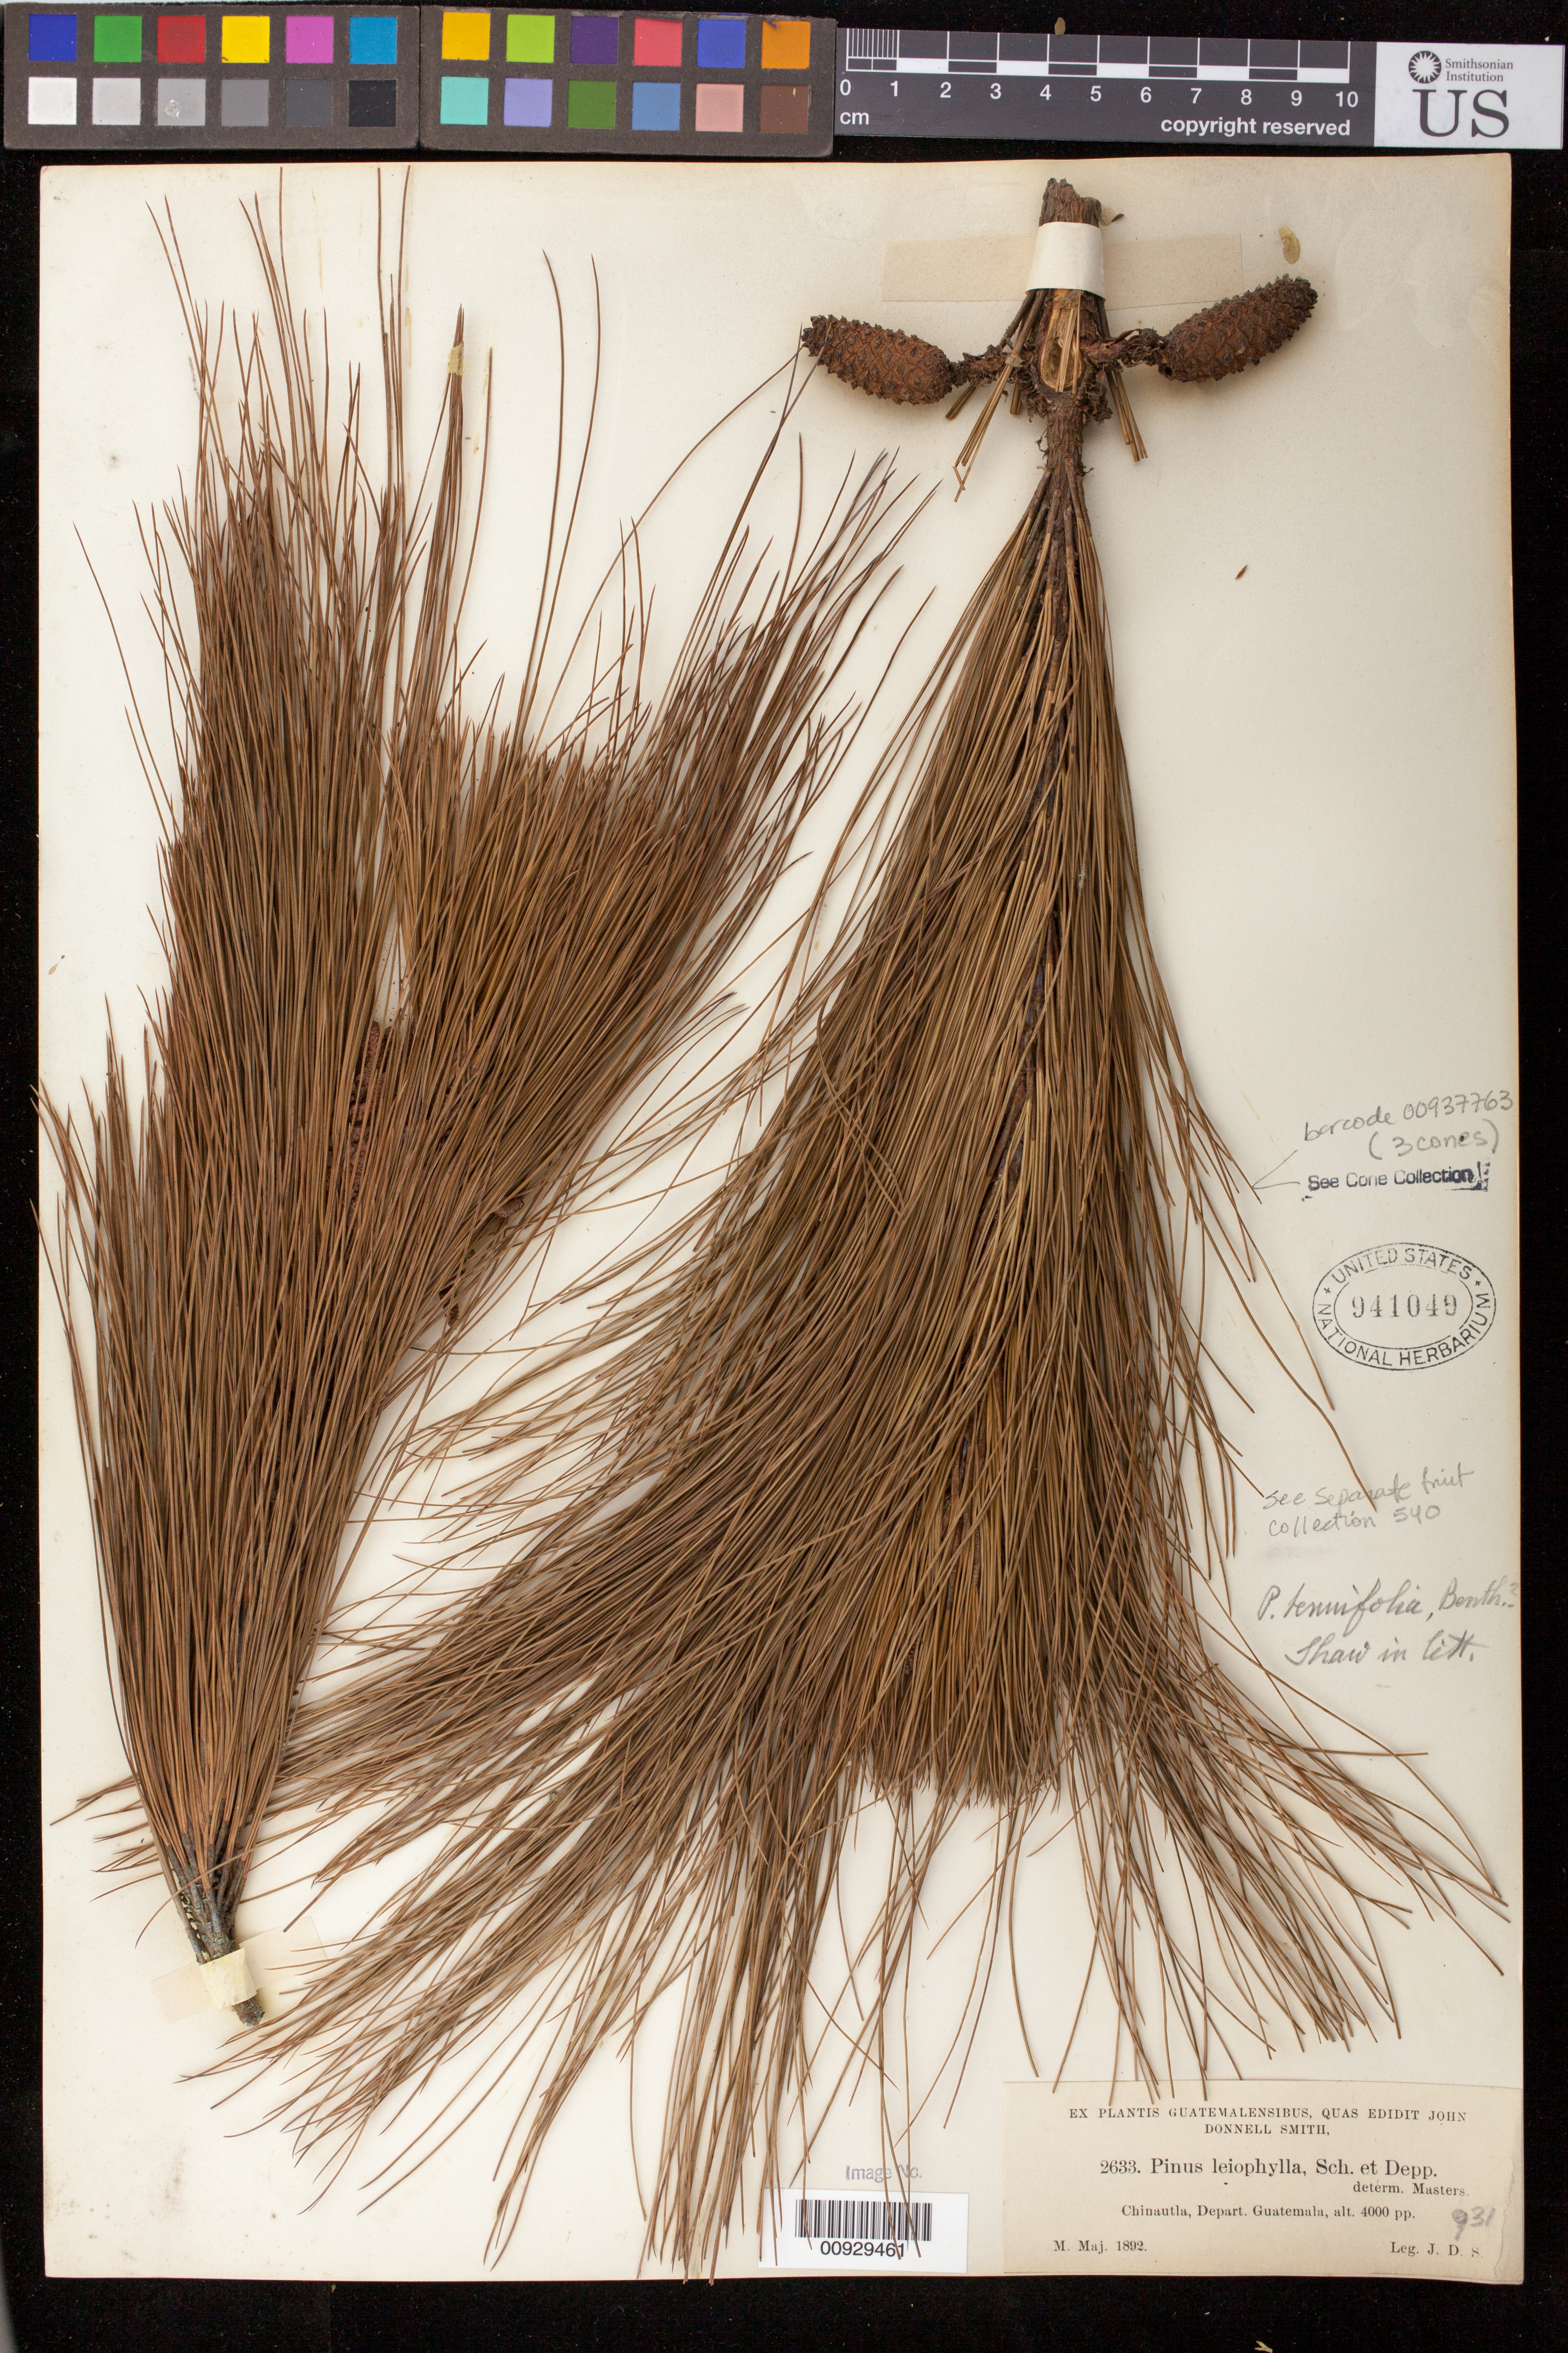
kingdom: Plantae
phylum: Tracheophyta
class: Pinopsida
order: Pinales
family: Pinaceae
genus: Pinus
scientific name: Pinus leiophylla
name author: Schiede ex Schltdl. & Cham.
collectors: J. Donnell Smith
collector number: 2633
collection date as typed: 1892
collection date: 1892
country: Guatemala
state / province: Guatemala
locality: Chinautla.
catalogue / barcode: US 941049